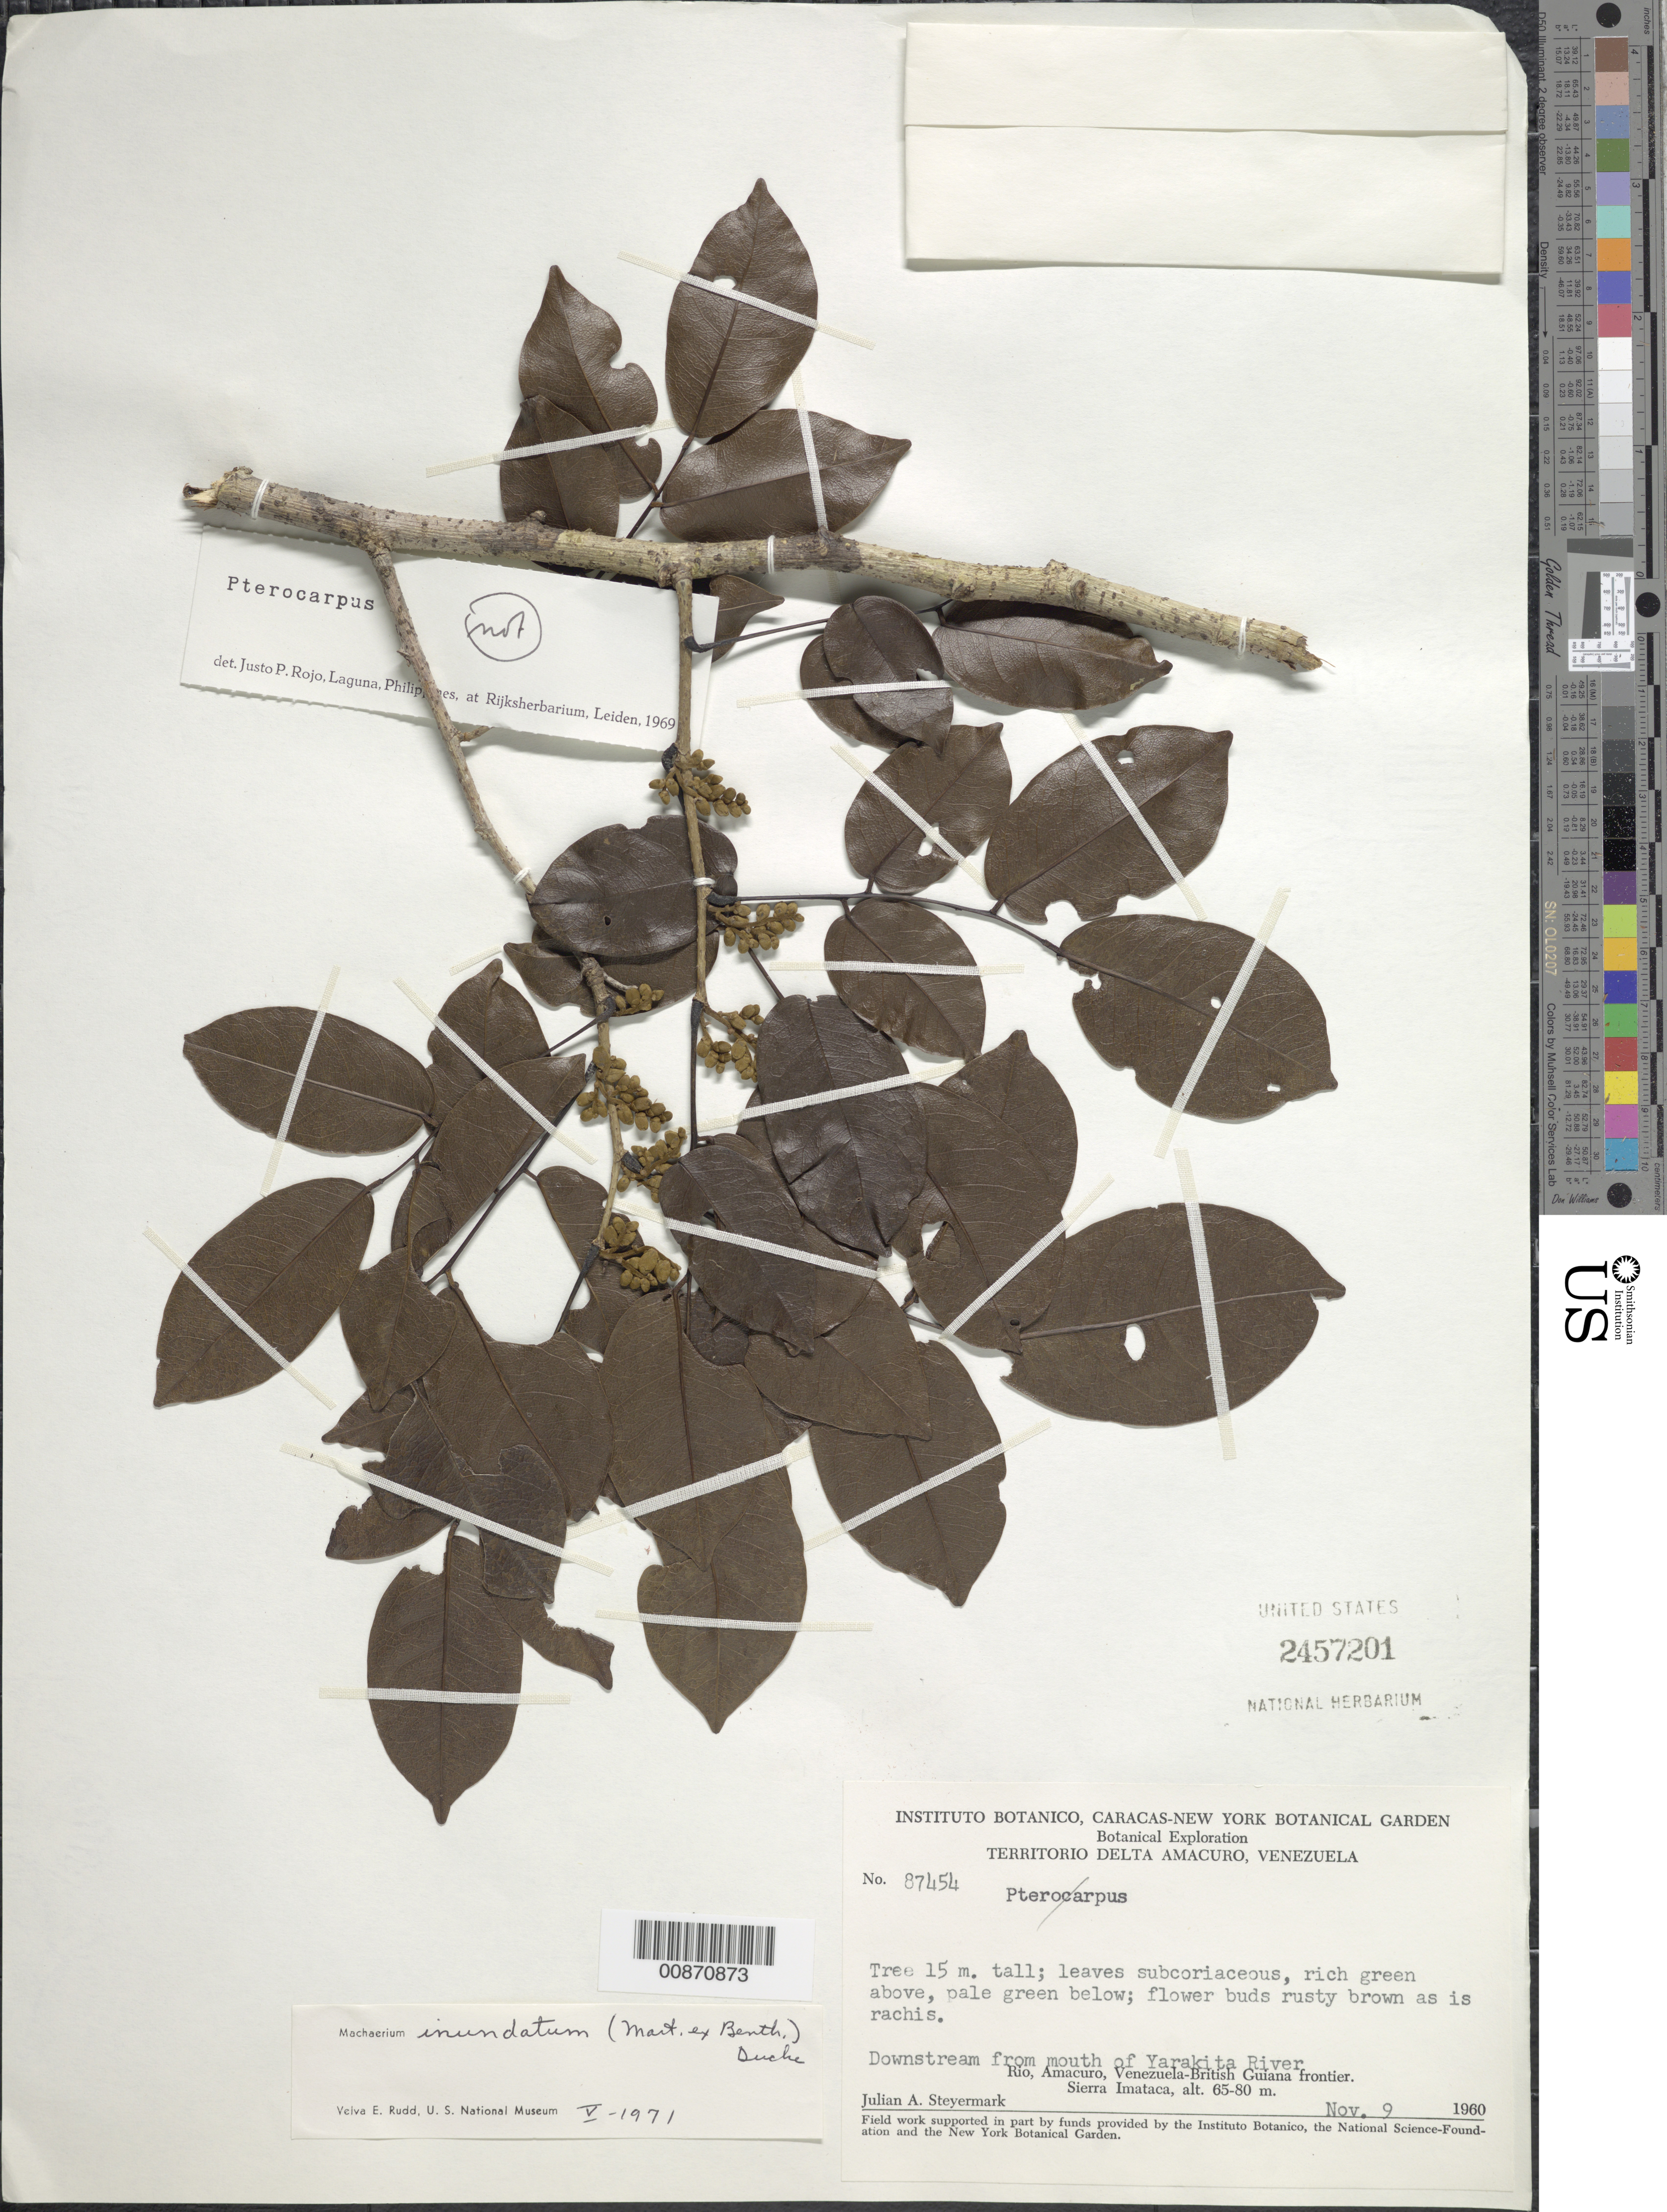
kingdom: Plantae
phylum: Tracheophyta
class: Magnoliopsida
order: Fabales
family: Fabaceae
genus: Machaerium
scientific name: Machaerium inundatum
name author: (Mart. ex Benth.) Ducke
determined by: Rudd, V. E.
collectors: J. Steyermark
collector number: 87454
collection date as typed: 9-Nov-60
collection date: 1960-11-09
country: Venezuela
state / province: Delta Amacuro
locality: Rio Amacuro, Sierra Imataca, Venezuela-Guyana border; downstream from mouth of Yarakita River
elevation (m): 65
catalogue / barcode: US 2457201